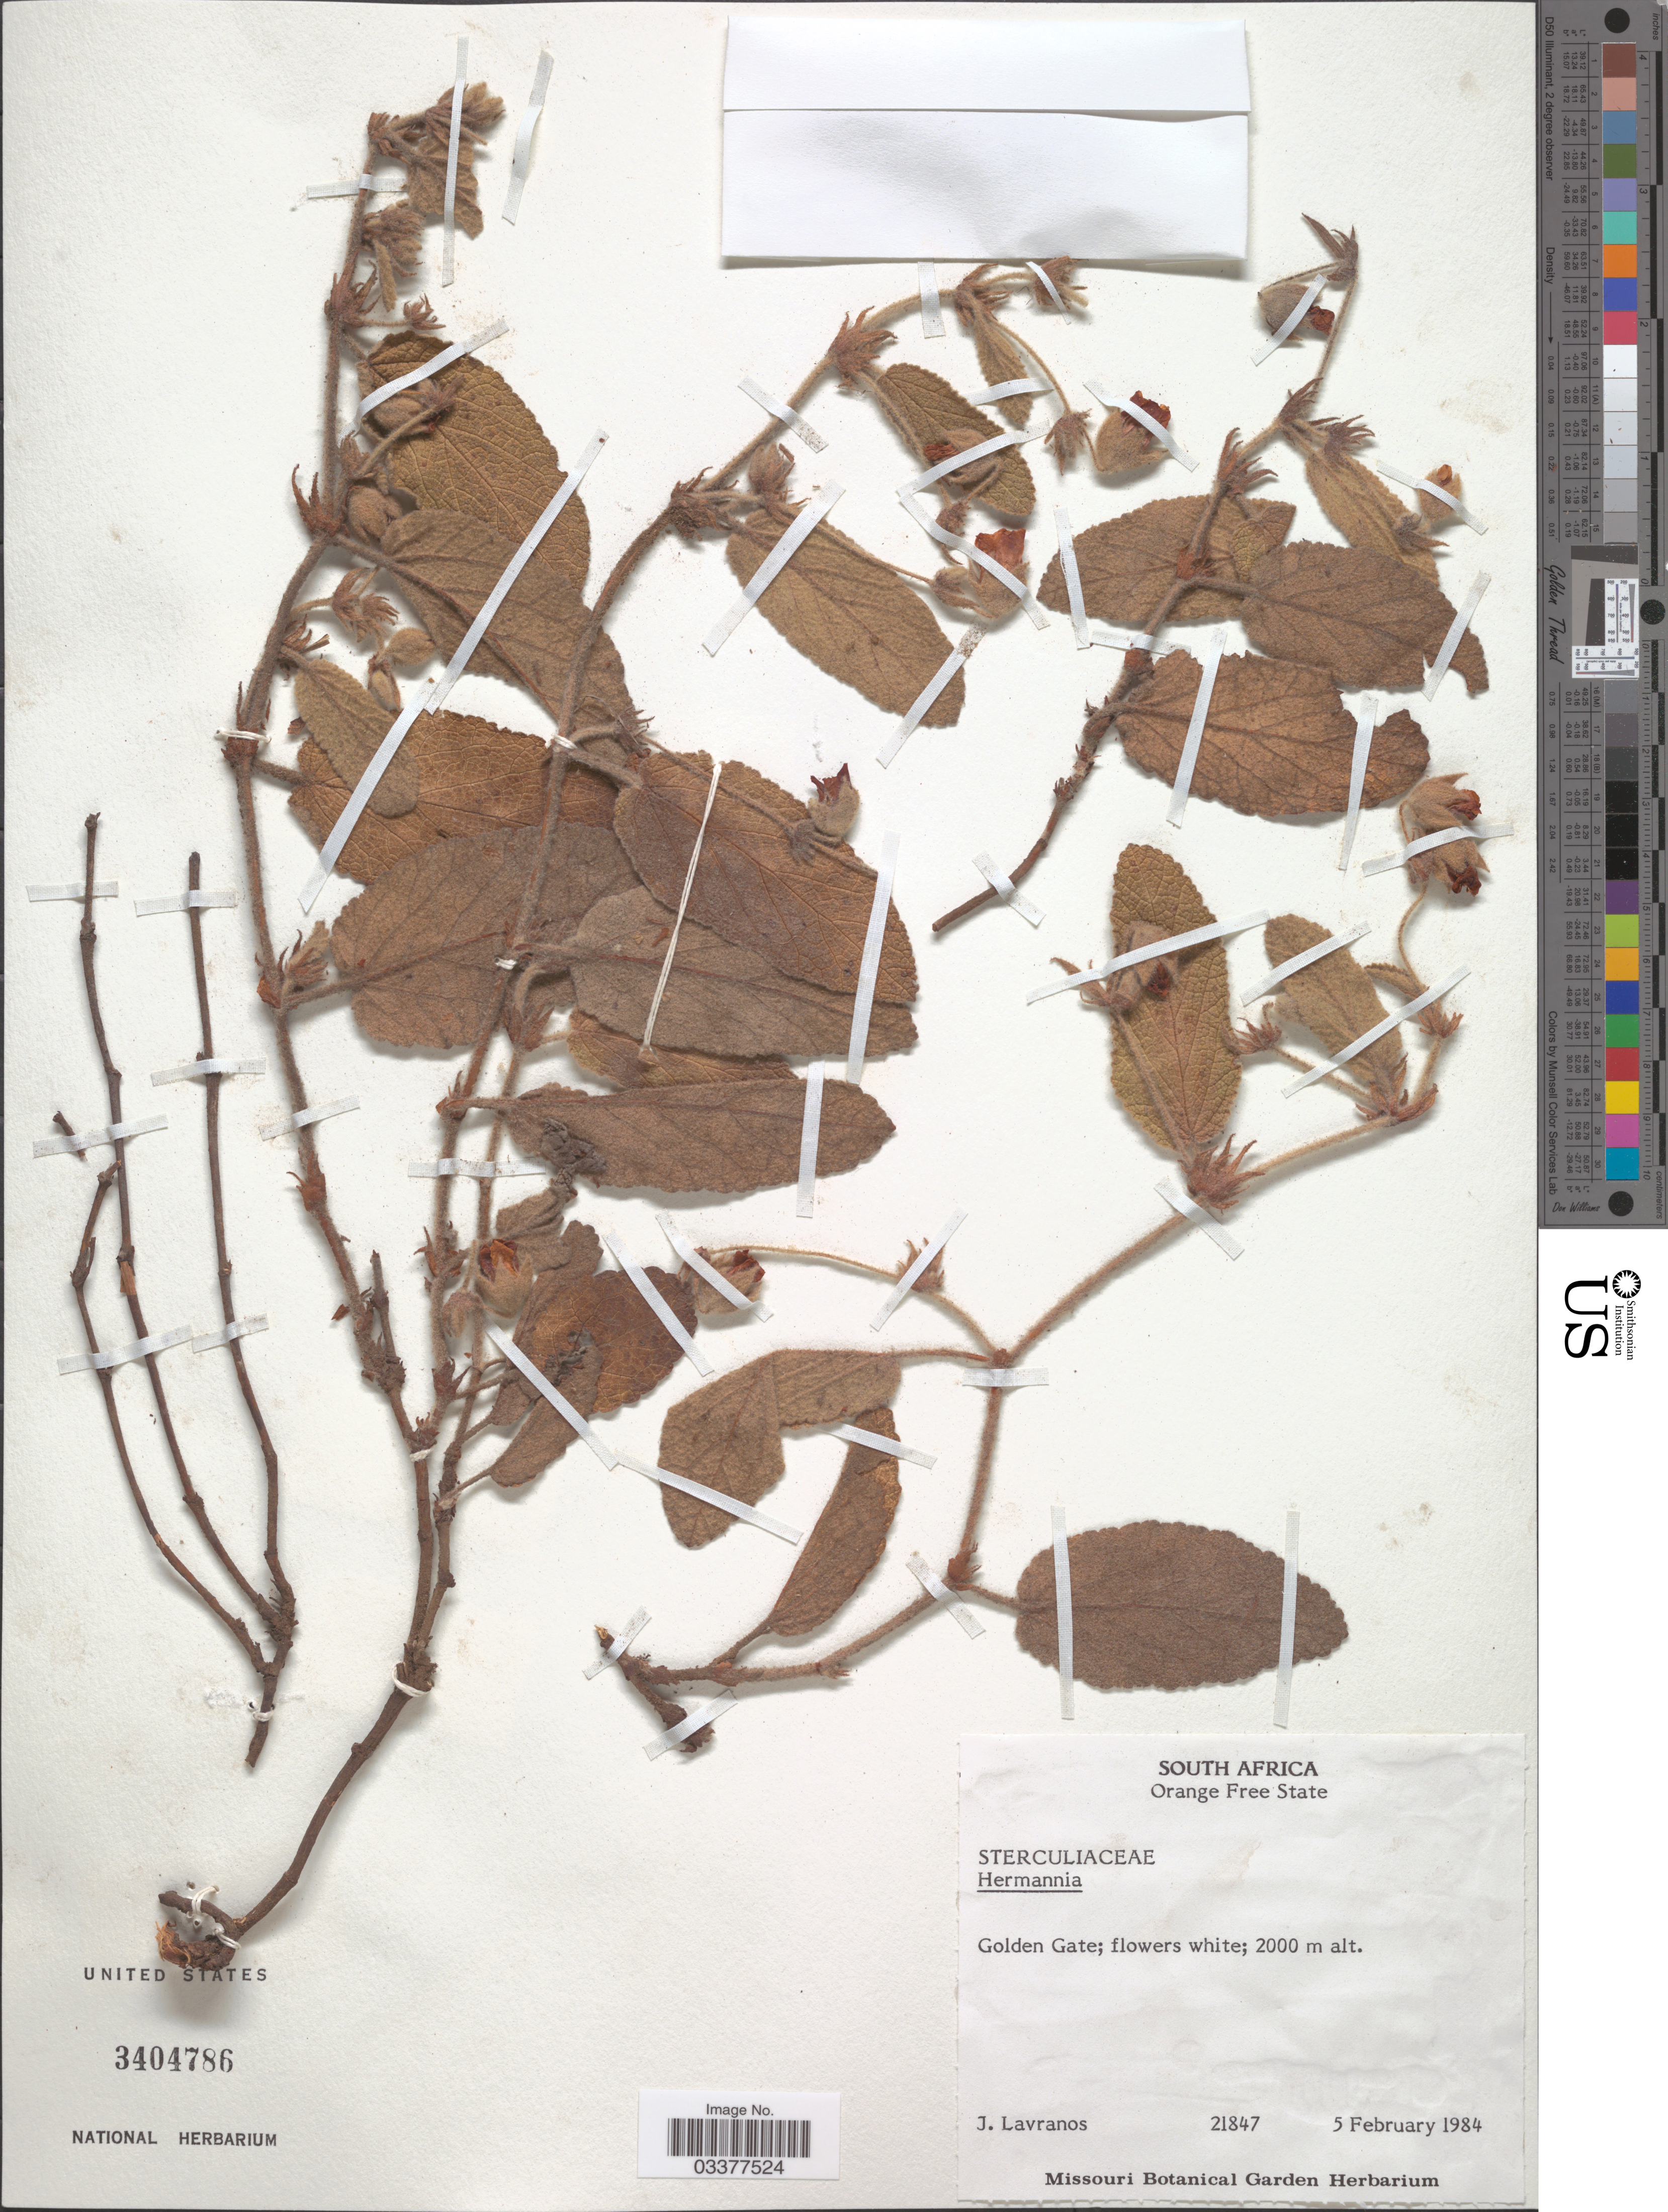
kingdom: Plantae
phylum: Tracheophyta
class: Magnoliopsida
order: Malvales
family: Malvaceae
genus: Hermannia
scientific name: Hermannia sp.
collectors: J. Lavranos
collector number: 21847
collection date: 1984-02-05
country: South Africa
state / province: Free State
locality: Orange Free State. Golden Gate.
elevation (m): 2000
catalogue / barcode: US 3404786